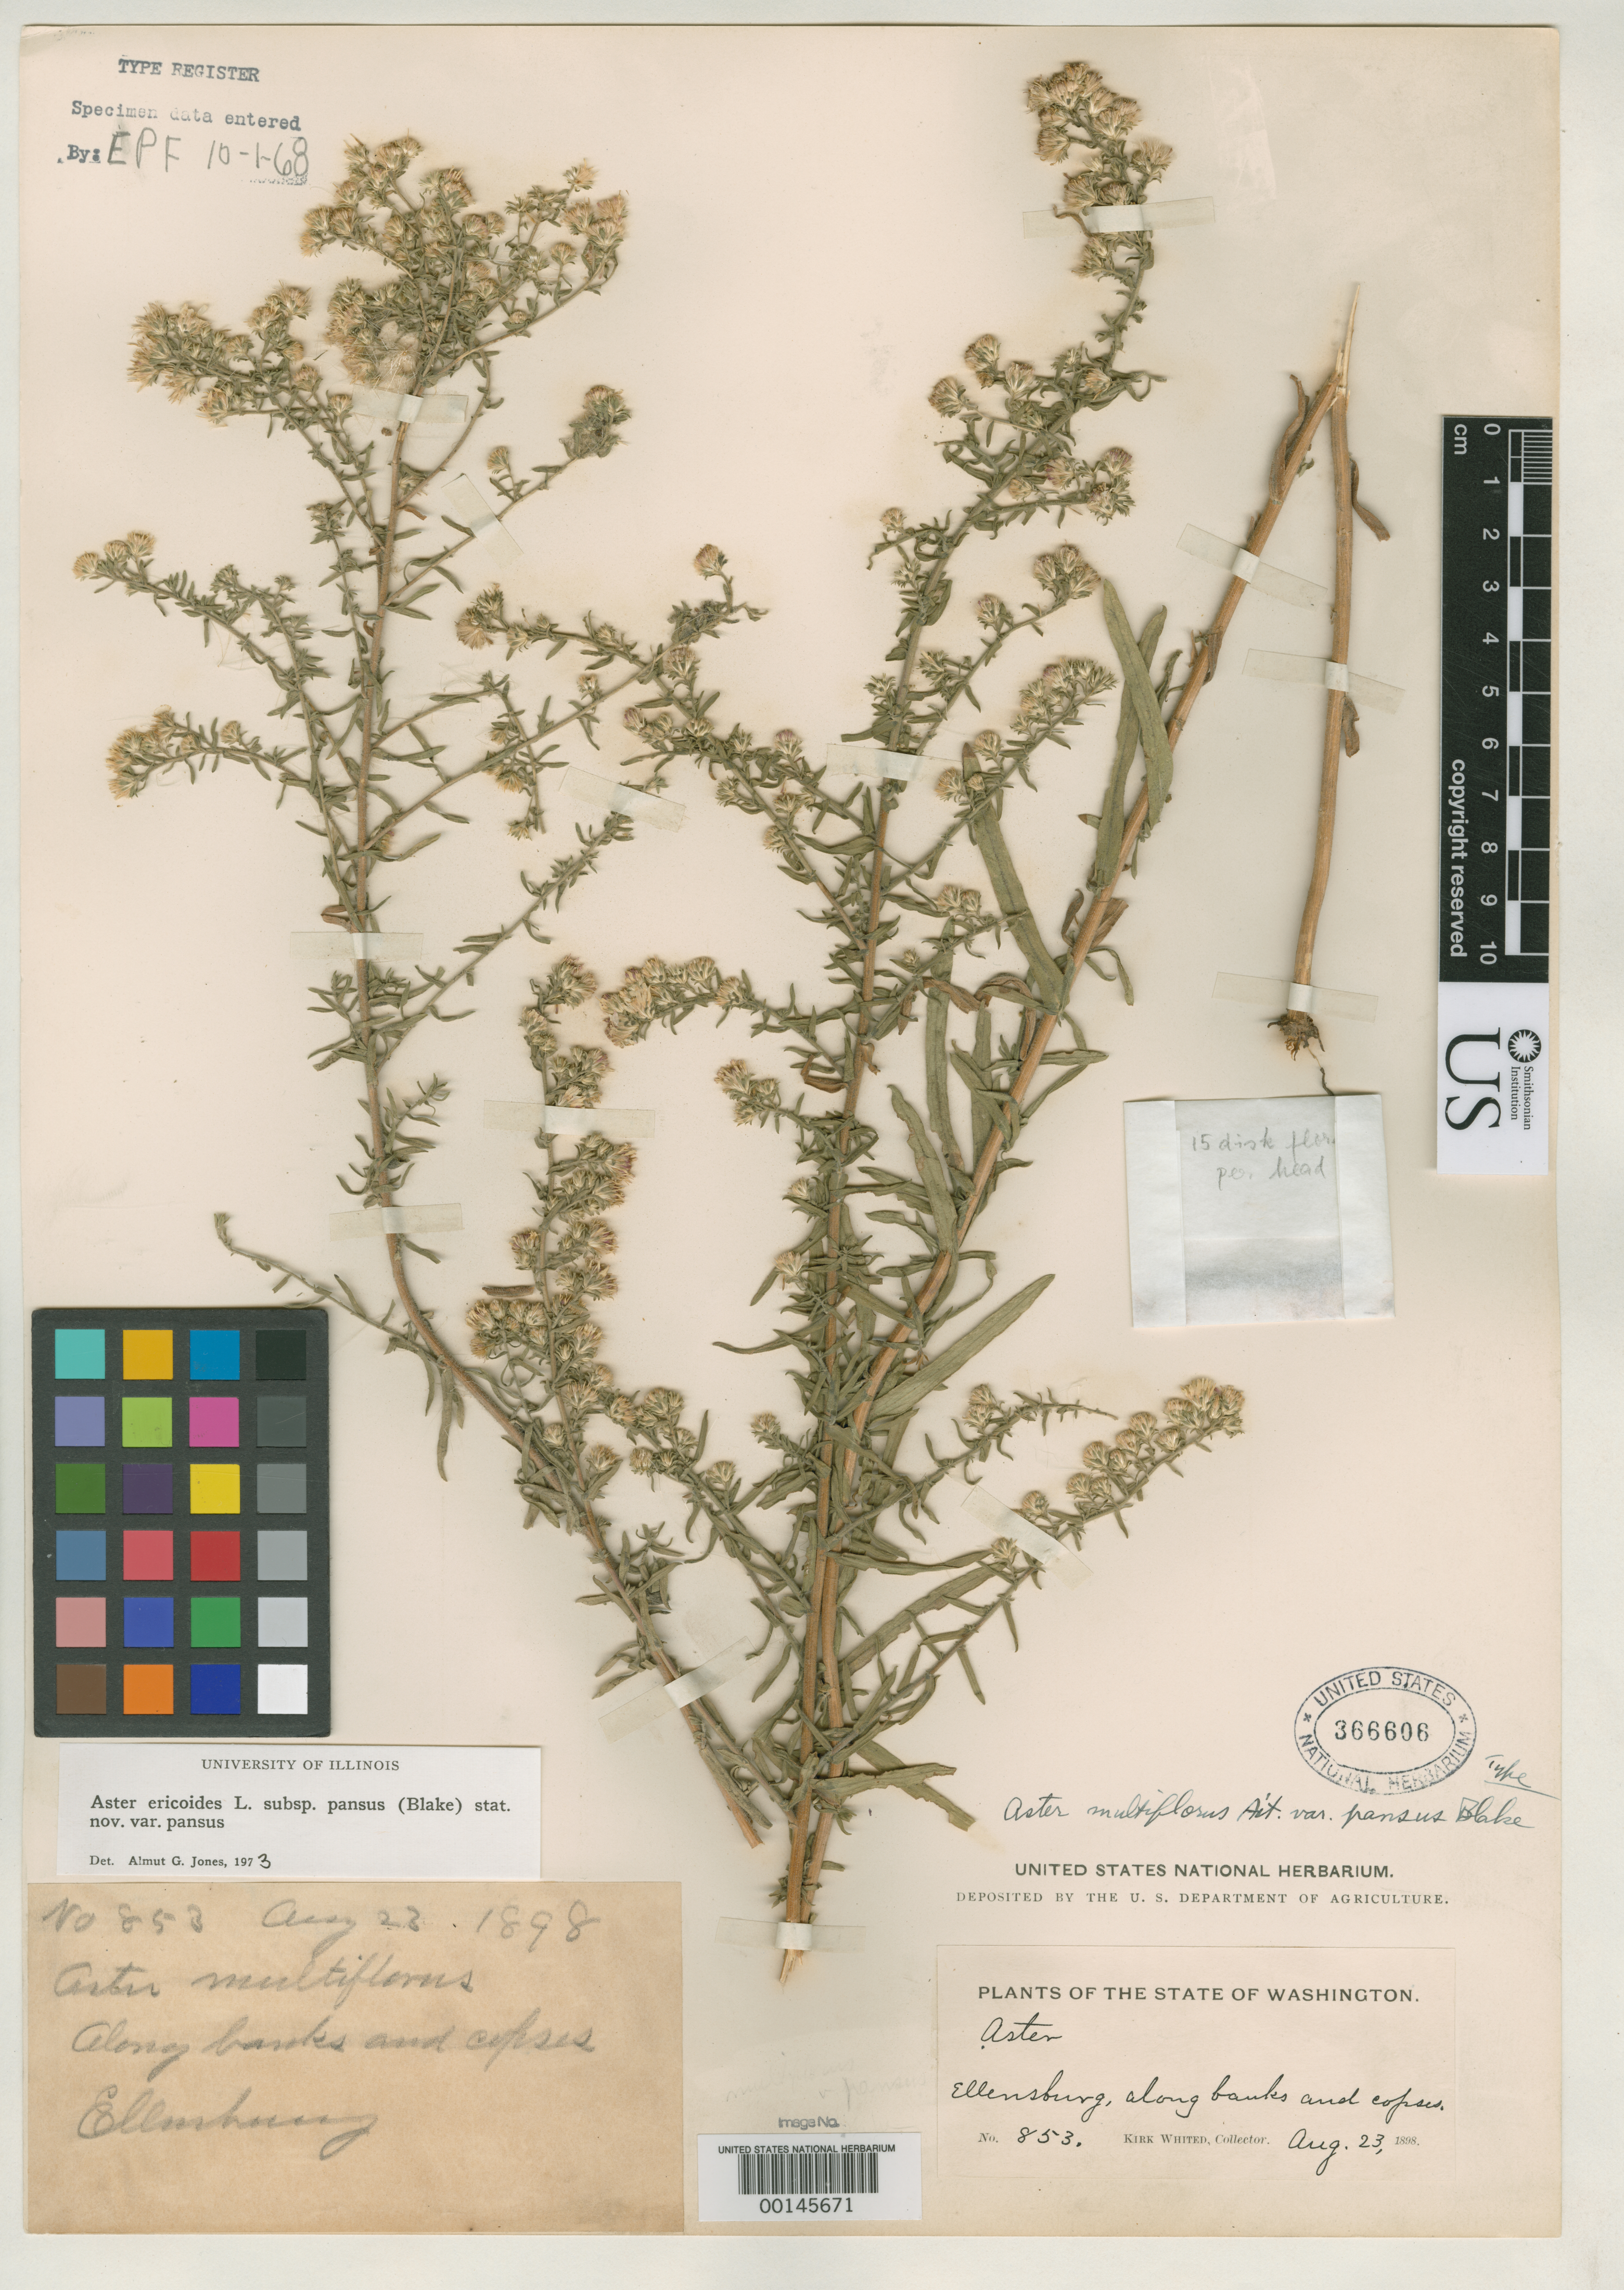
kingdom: Plantae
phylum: Tracheophyta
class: Magnoliopsida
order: Asterales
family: Asteraceae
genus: Aster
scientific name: Aster multiflorus var. pansus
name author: S.F. Blake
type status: Holotype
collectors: K. Whited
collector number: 853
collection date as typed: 23 Aug 1898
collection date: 1898-08-23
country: United States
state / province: Washington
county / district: Kittitas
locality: Ellensburg.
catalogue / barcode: US 366606